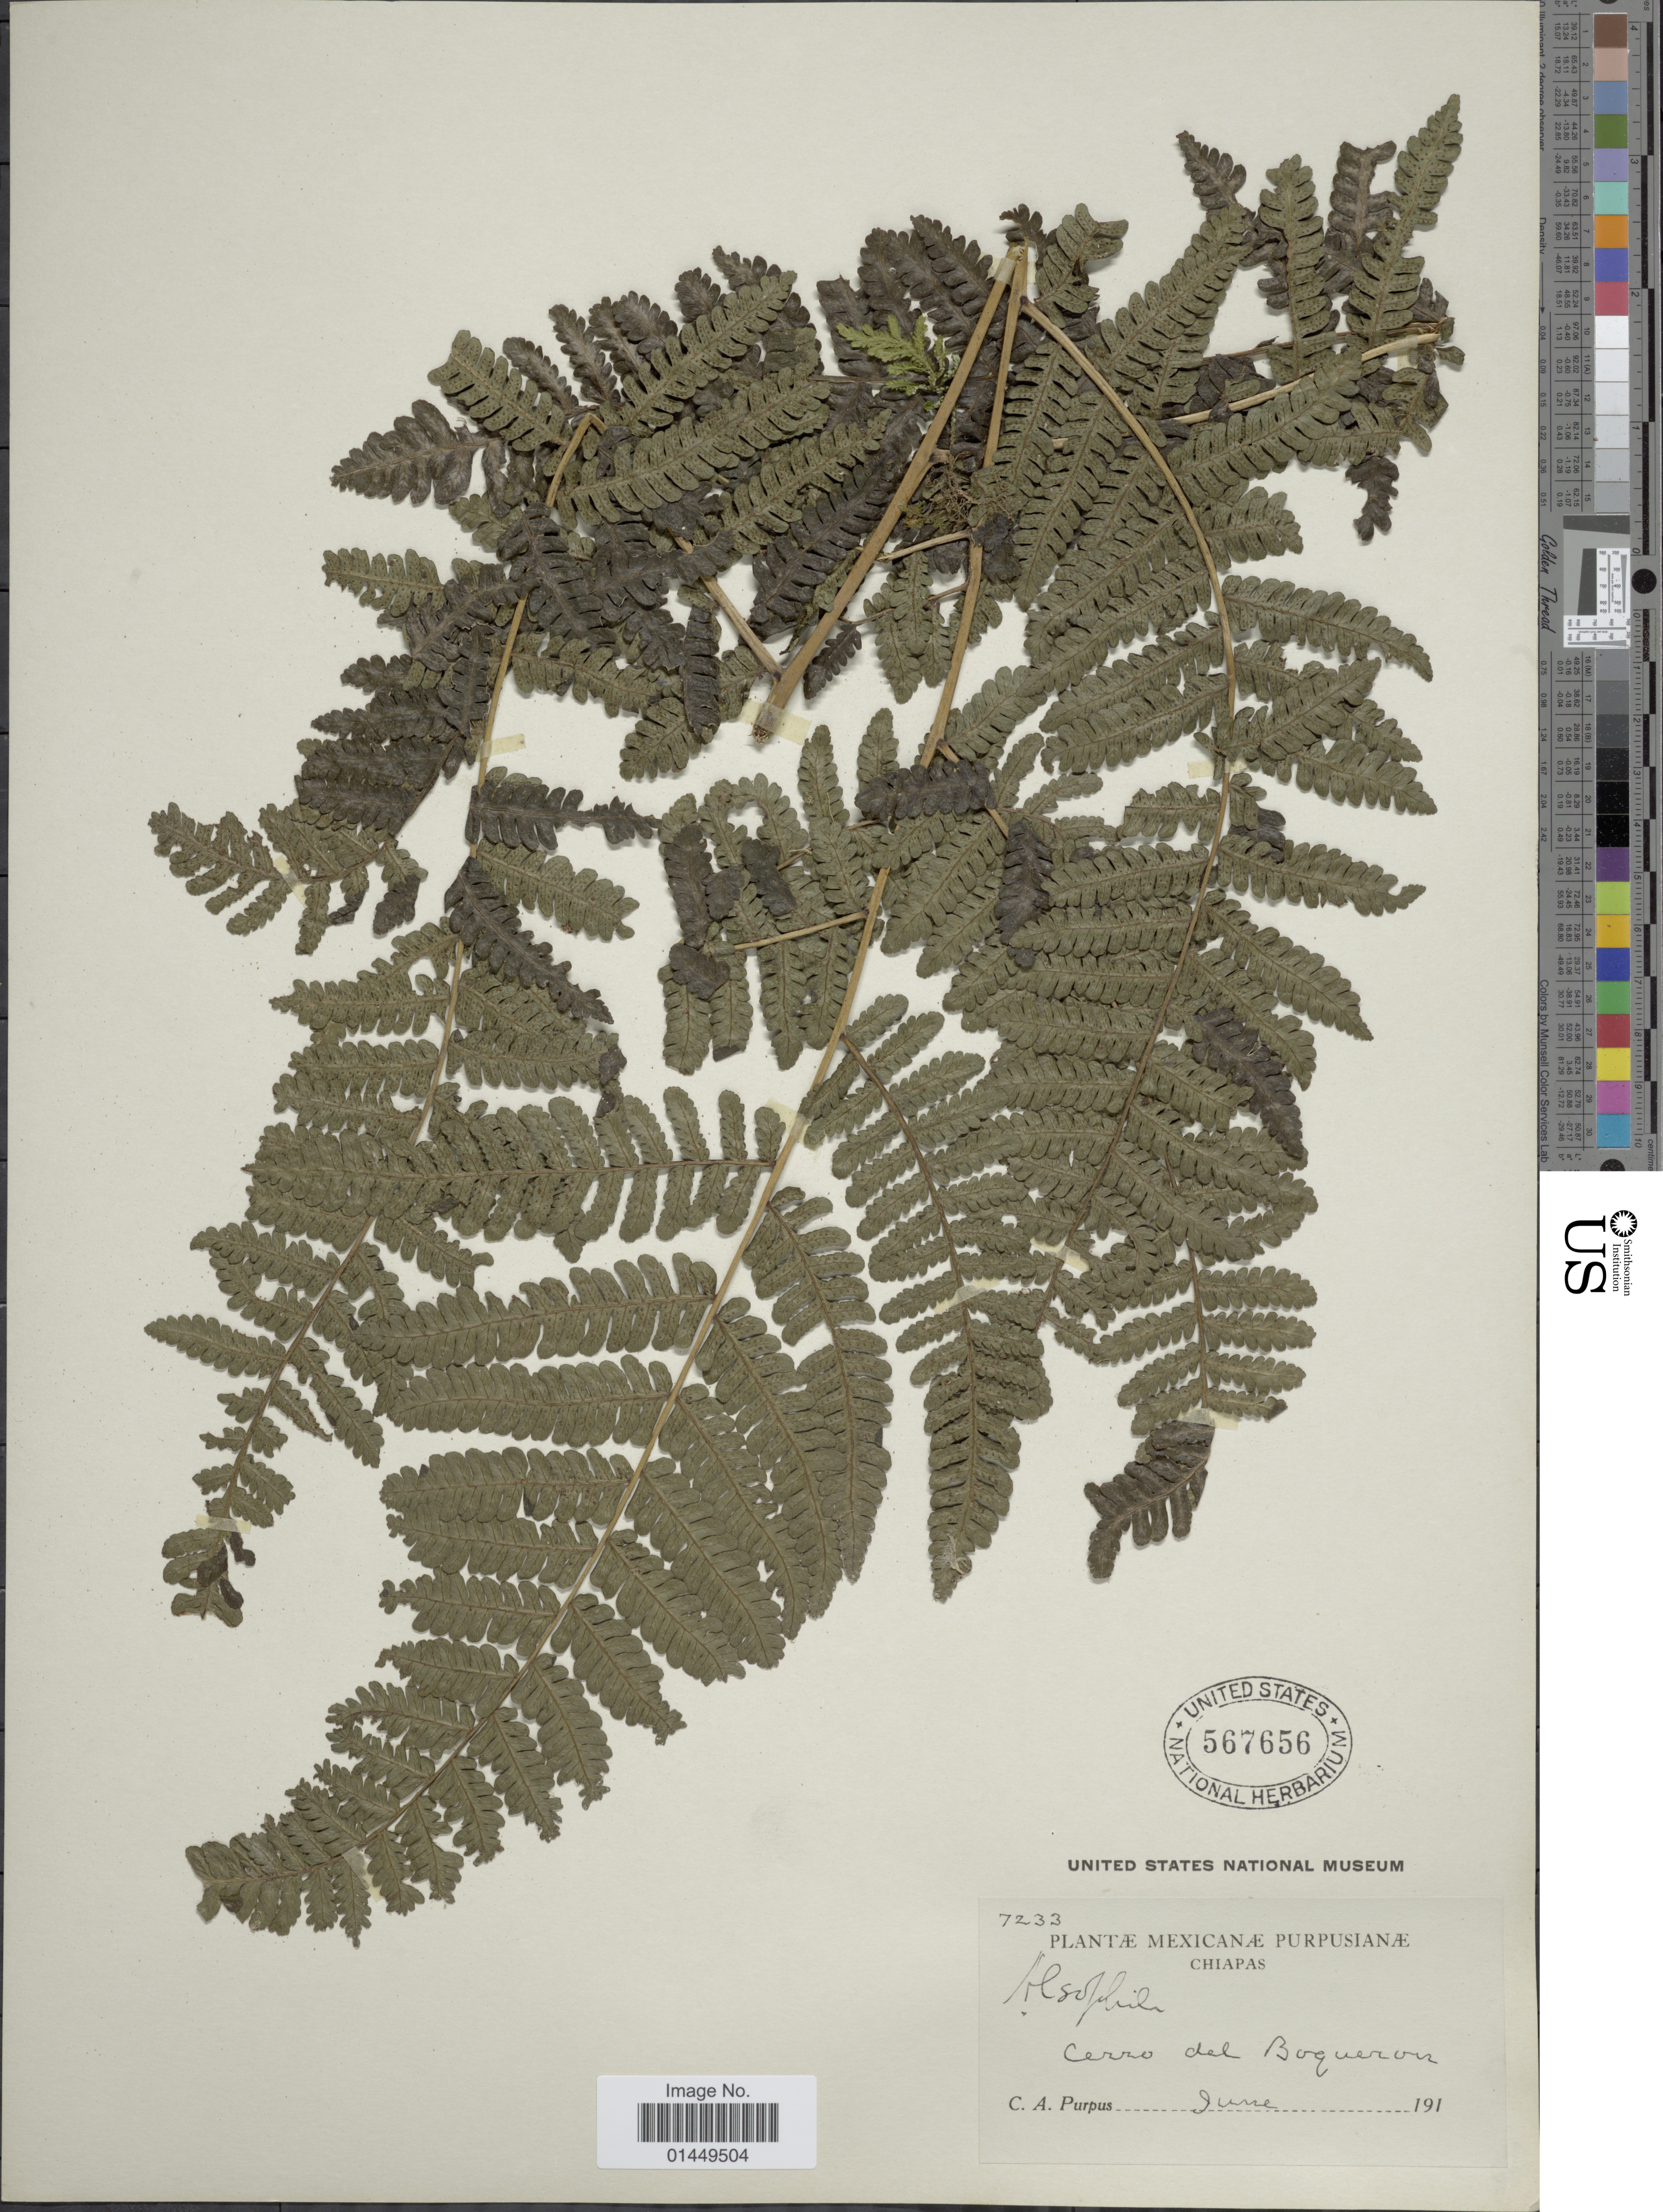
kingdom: Plantae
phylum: Tracheophyta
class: Polypodiopsida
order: Cyatheales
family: Cyatheaceae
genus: Cyathea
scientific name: Cyathea schiedeana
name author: (C. Presl) Domin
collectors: C. A. Purpus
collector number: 7233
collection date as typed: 191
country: Mexico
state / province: Chiapas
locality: Cerro del Boqueron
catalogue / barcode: US 567656